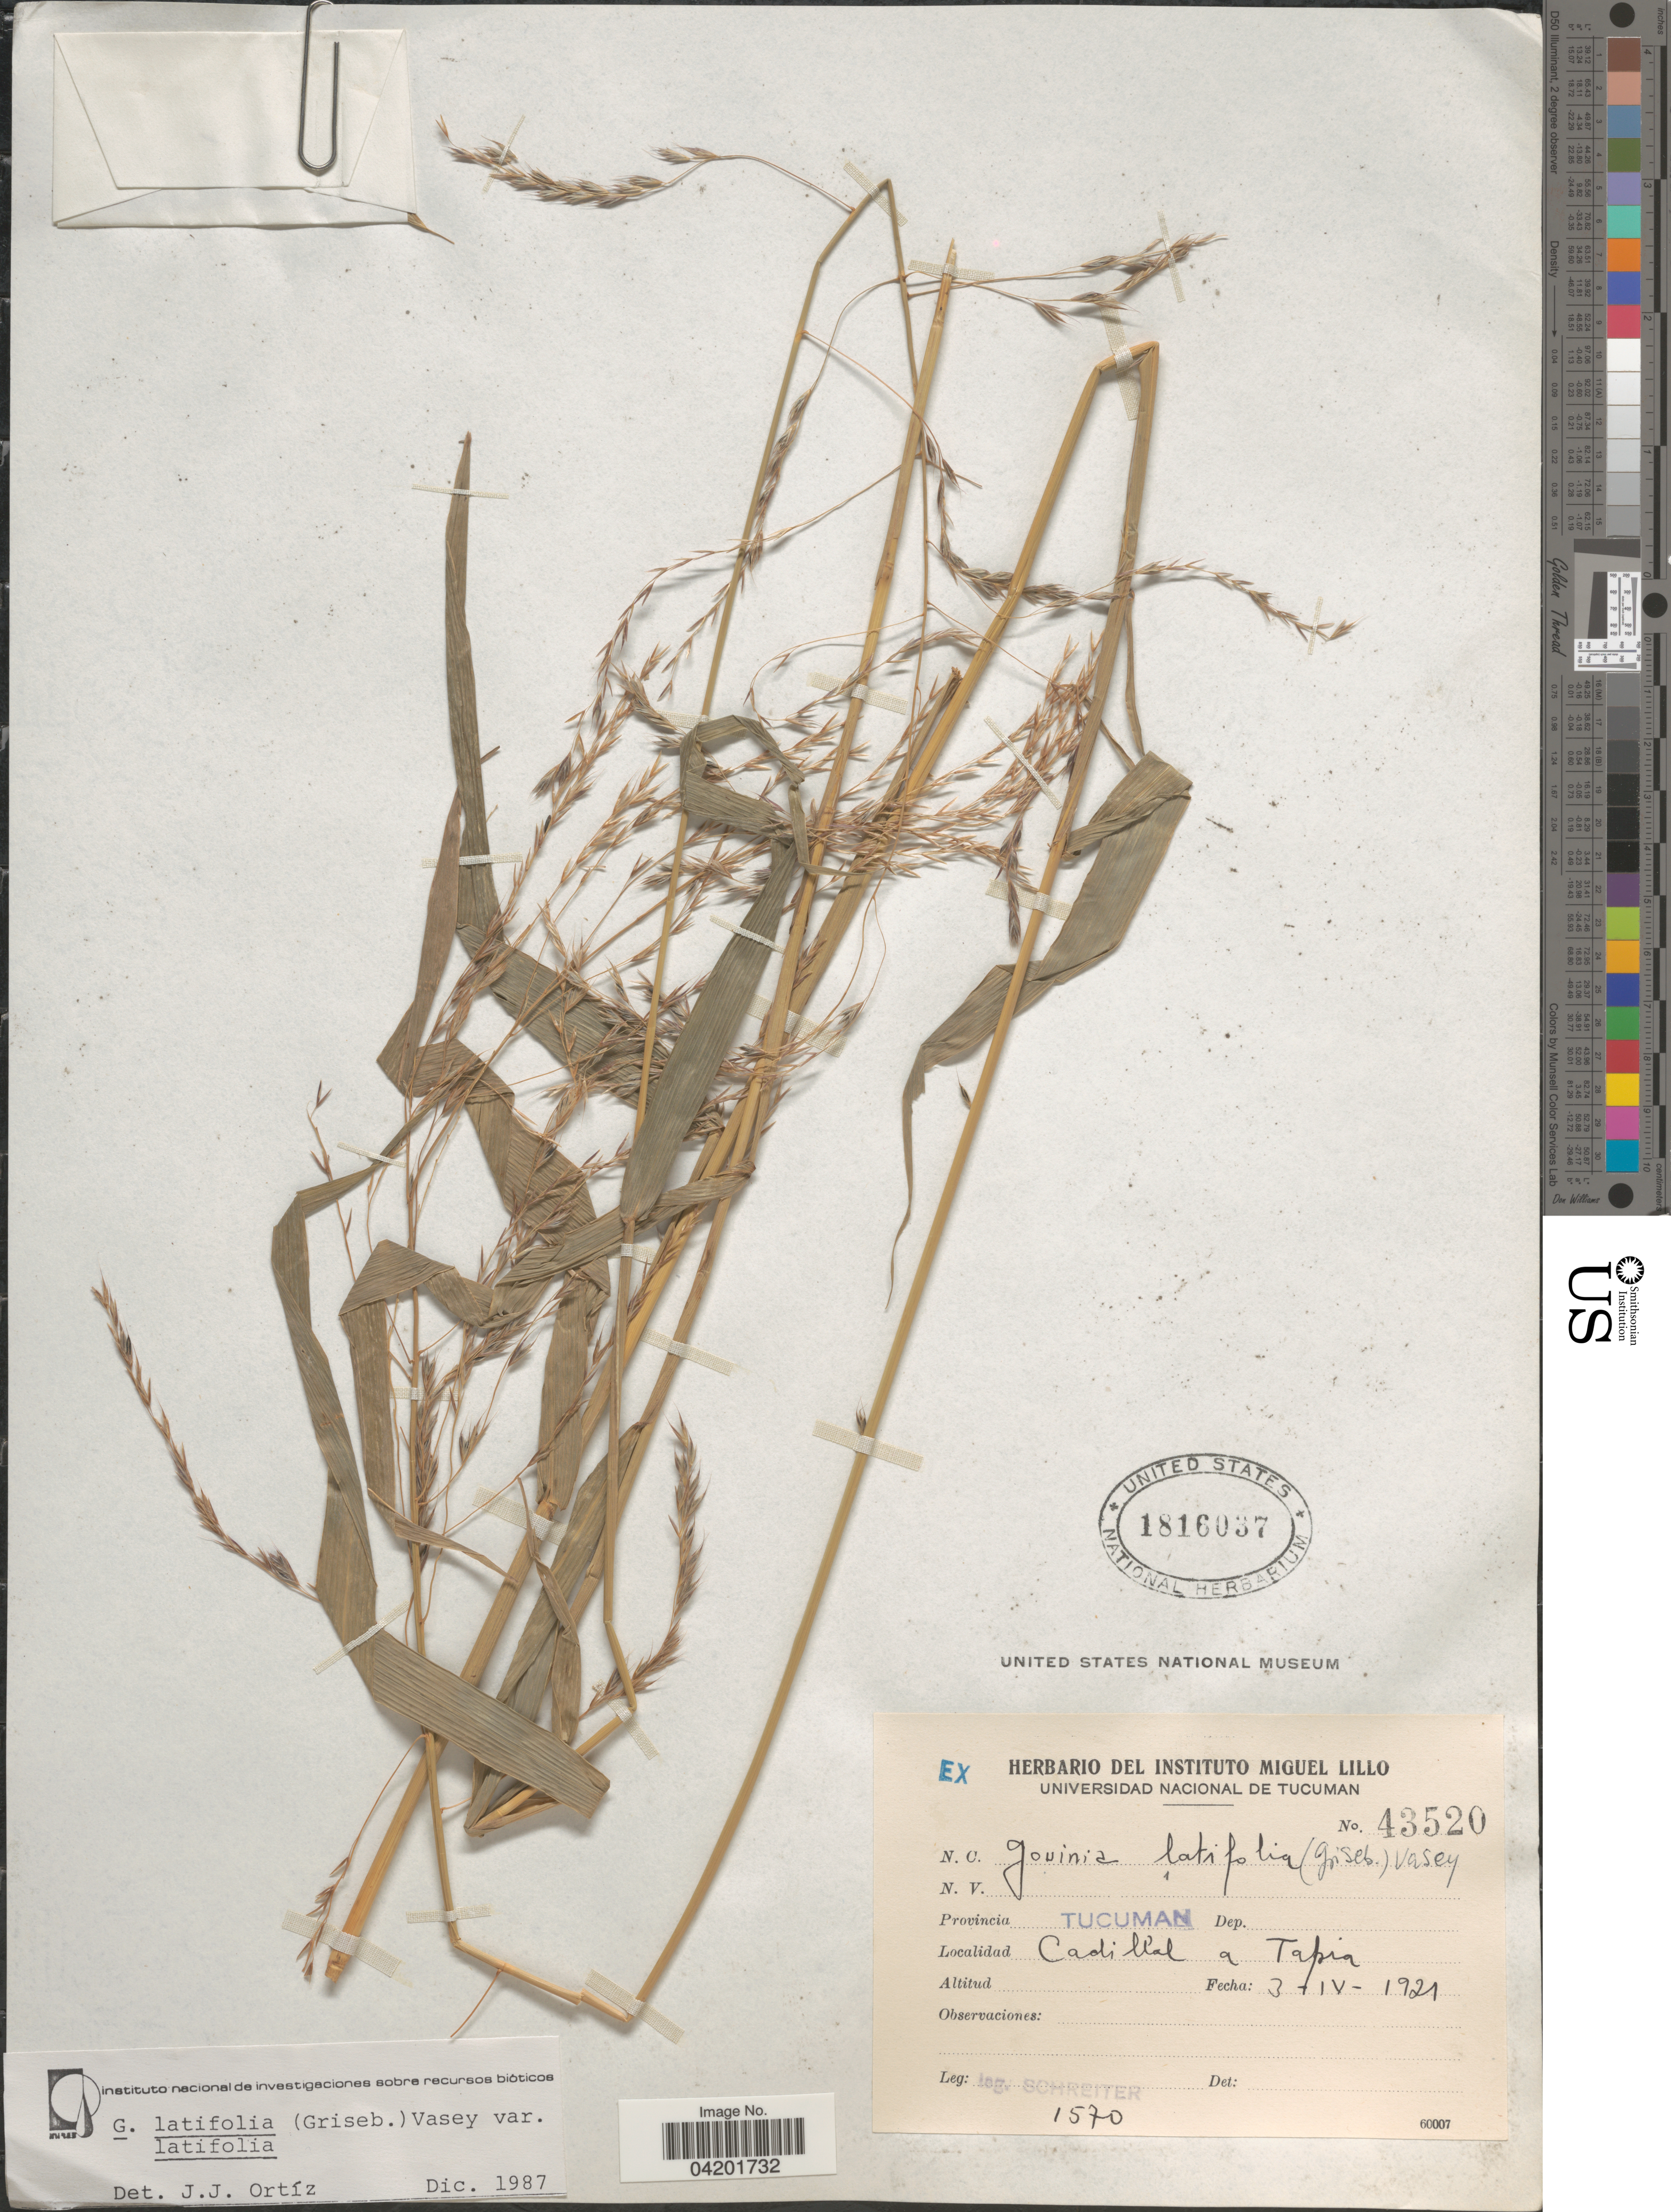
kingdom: Plantae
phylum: Tracheophyta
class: Liliopsida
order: Poales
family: Poaceae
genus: Gouinia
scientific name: Gouinia latifolia var. latifolia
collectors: -. Schreiter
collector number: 1570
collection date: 1921-04-03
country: Argentina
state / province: Tucuman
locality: Cadillal a Tapia.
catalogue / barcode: US 1816037